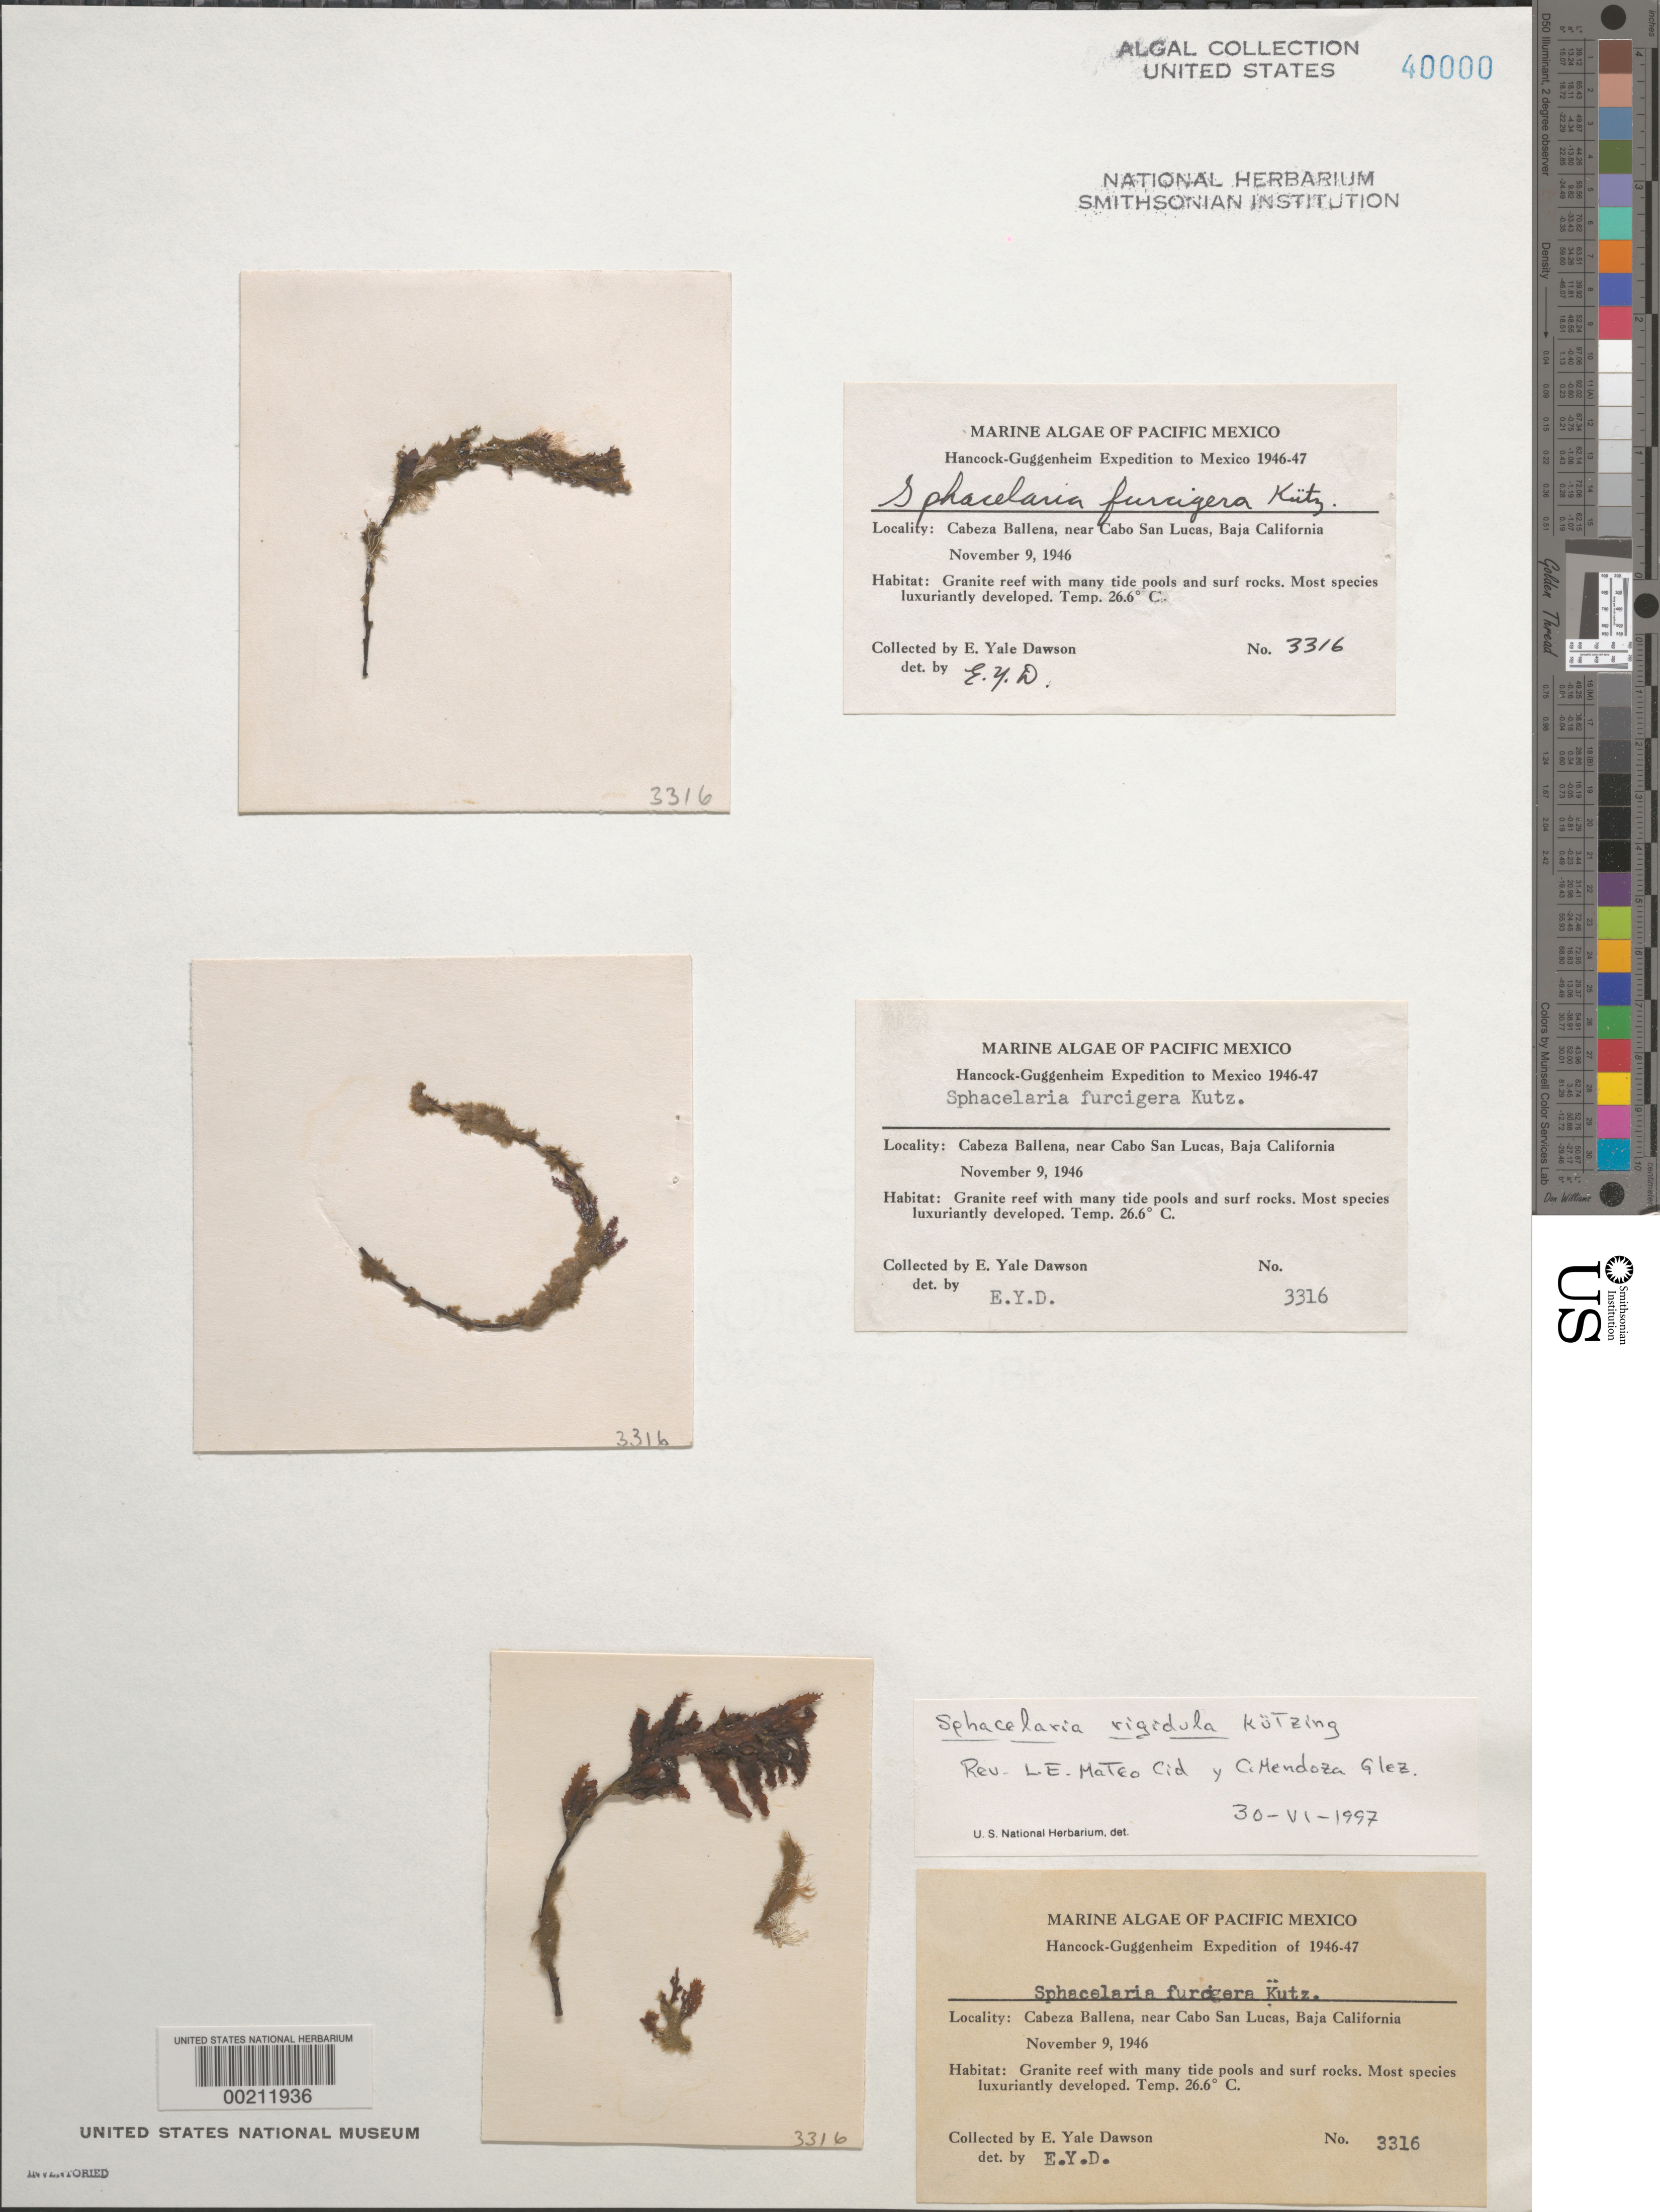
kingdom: Chromista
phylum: Ochrophyta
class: Phaeophyceae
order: Sphacelariales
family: Sphacelariaceae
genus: Sphacelaria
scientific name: Sphacelaria rigidula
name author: Kütz.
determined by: Mendoza G., C.; Mateo. Cid, L. E.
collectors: E. Y. Dawson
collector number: EYD 3316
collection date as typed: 09 Nov 1946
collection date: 1946-11-09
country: Mexico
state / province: Baja California Sur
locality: Cabeza Ballena, near Cabo San Lucas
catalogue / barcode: US 40000